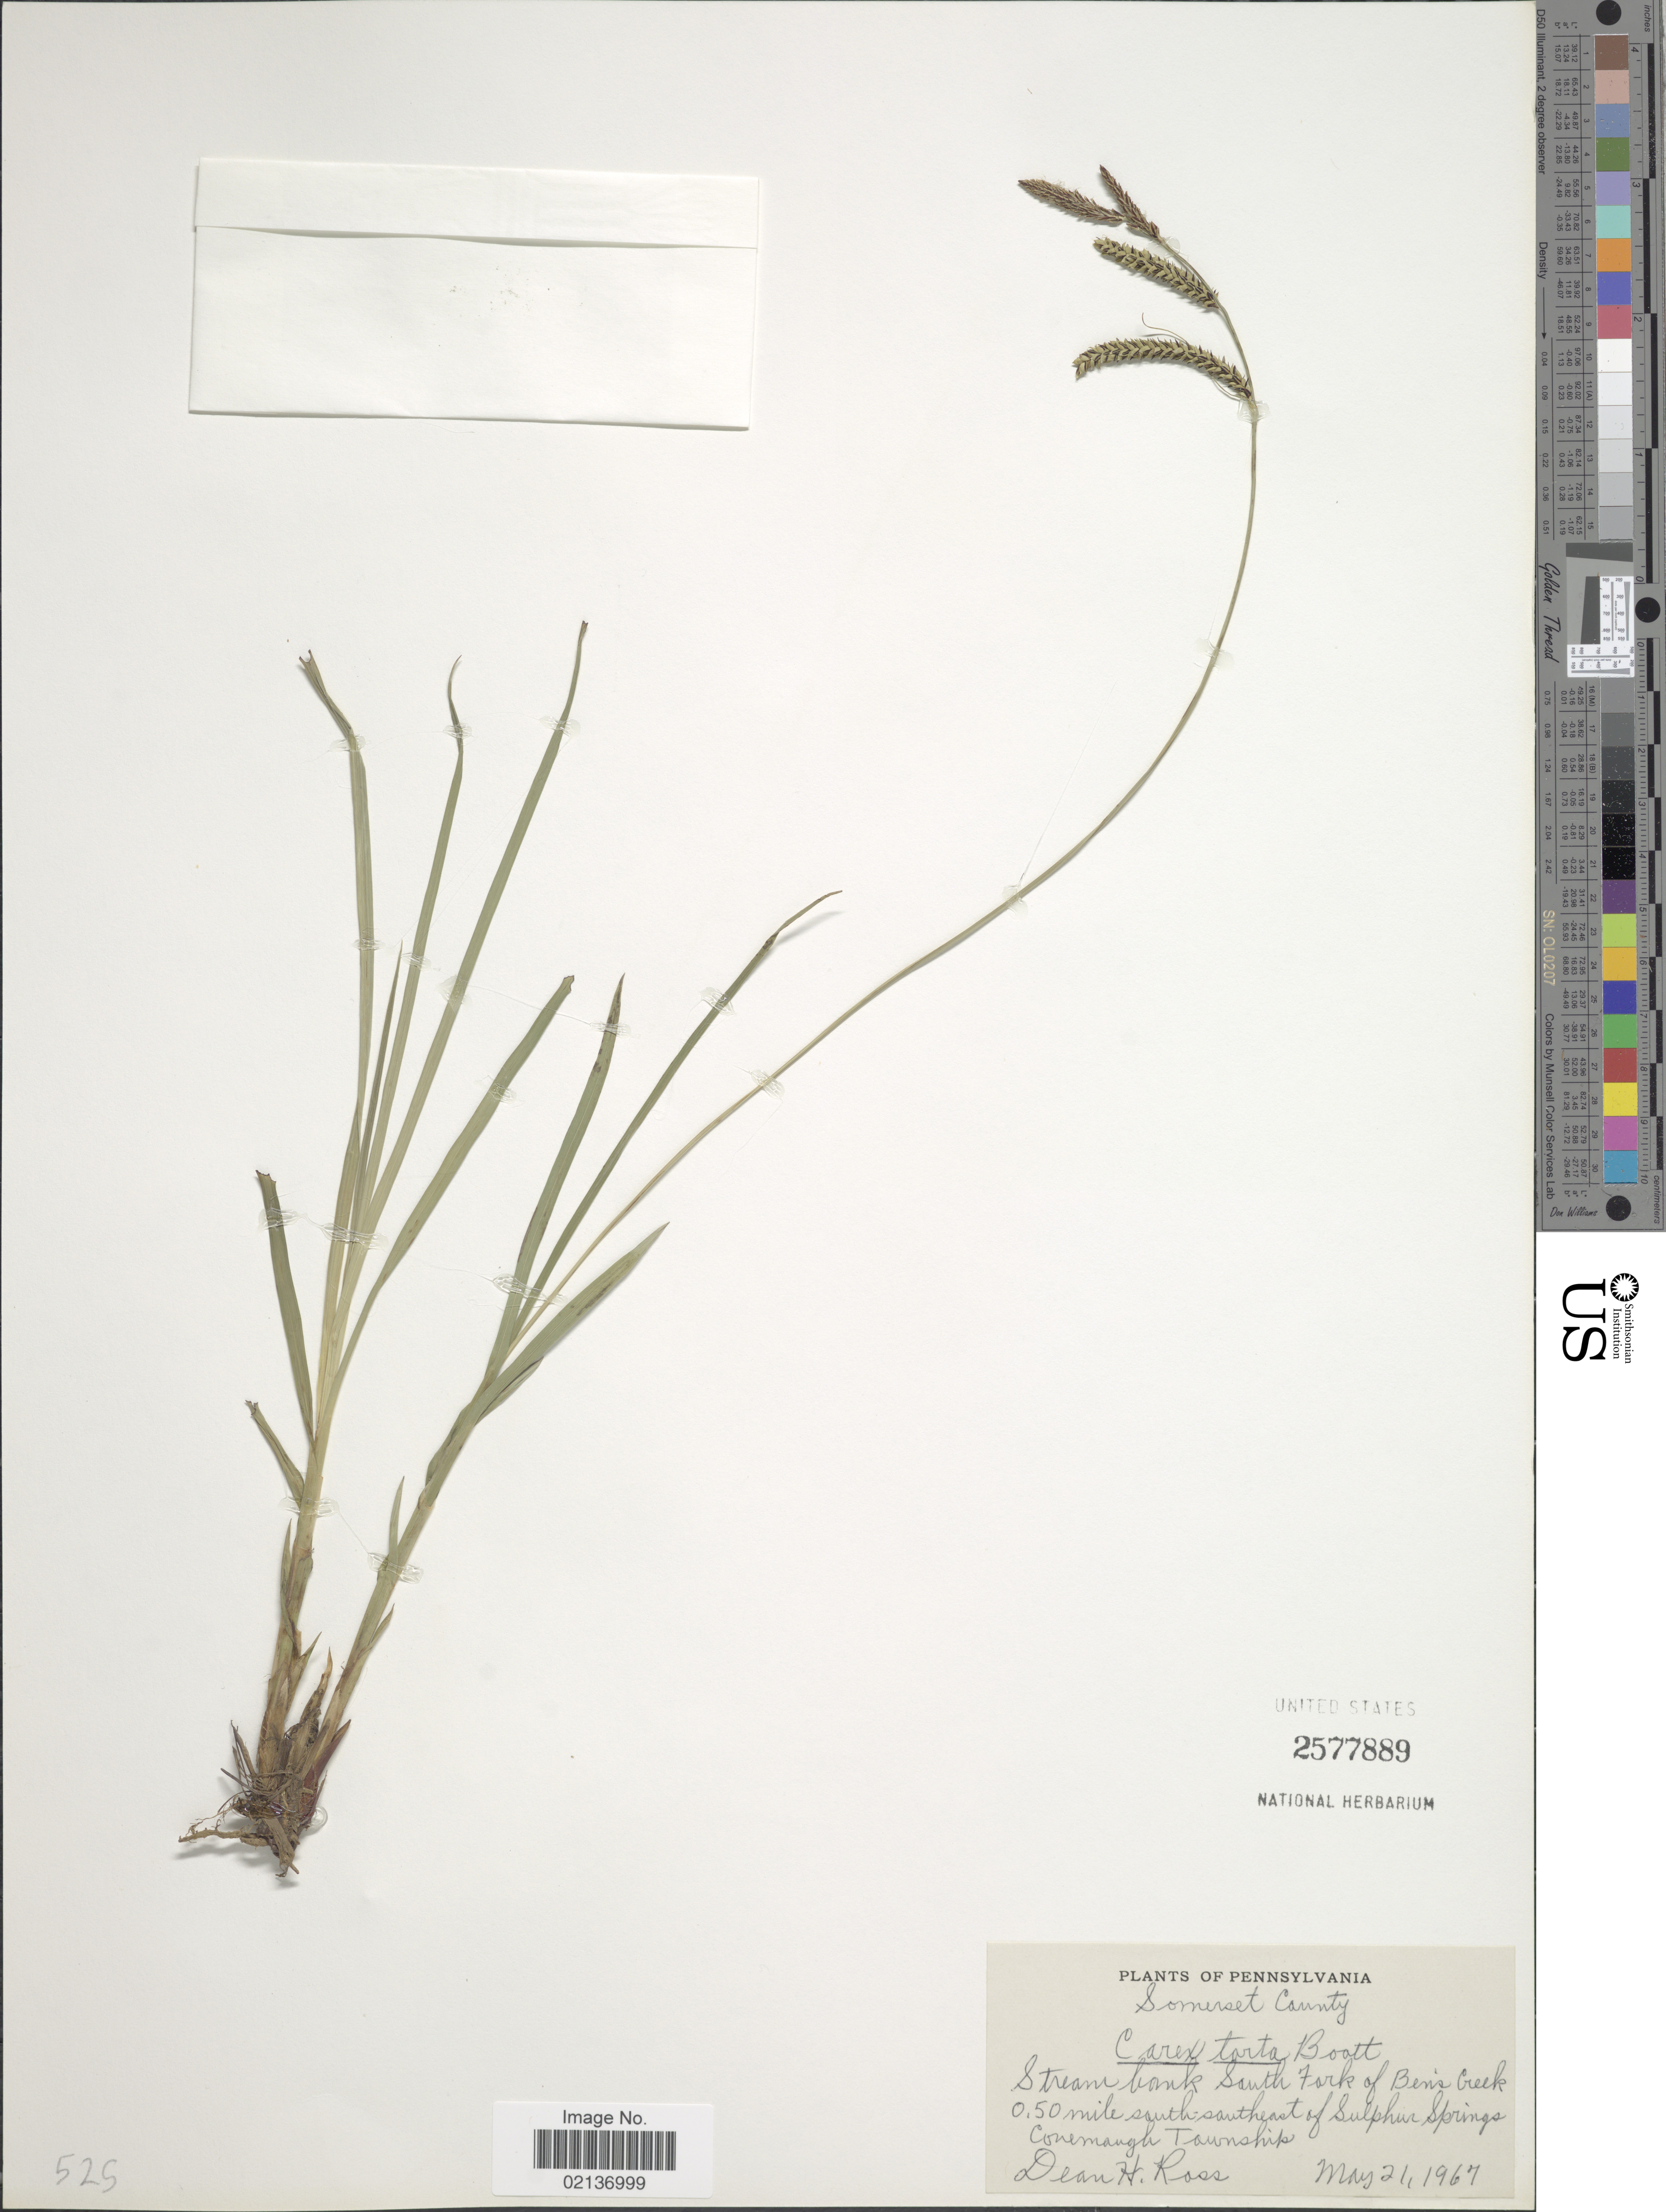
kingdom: Plantae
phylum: Tracheophyta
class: Liliopsida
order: Poales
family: Cyperaceae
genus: Carex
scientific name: Carex torta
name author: Boott ex Tuck.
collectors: D. Ross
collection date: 1967-05-21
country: United States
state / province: Pennsylvania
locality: Somerset County, South Fork of Ben's Creek, 0.50 nile south-southeast of Sulphur Springs, Conemaugh Township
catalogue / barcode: US 2577889